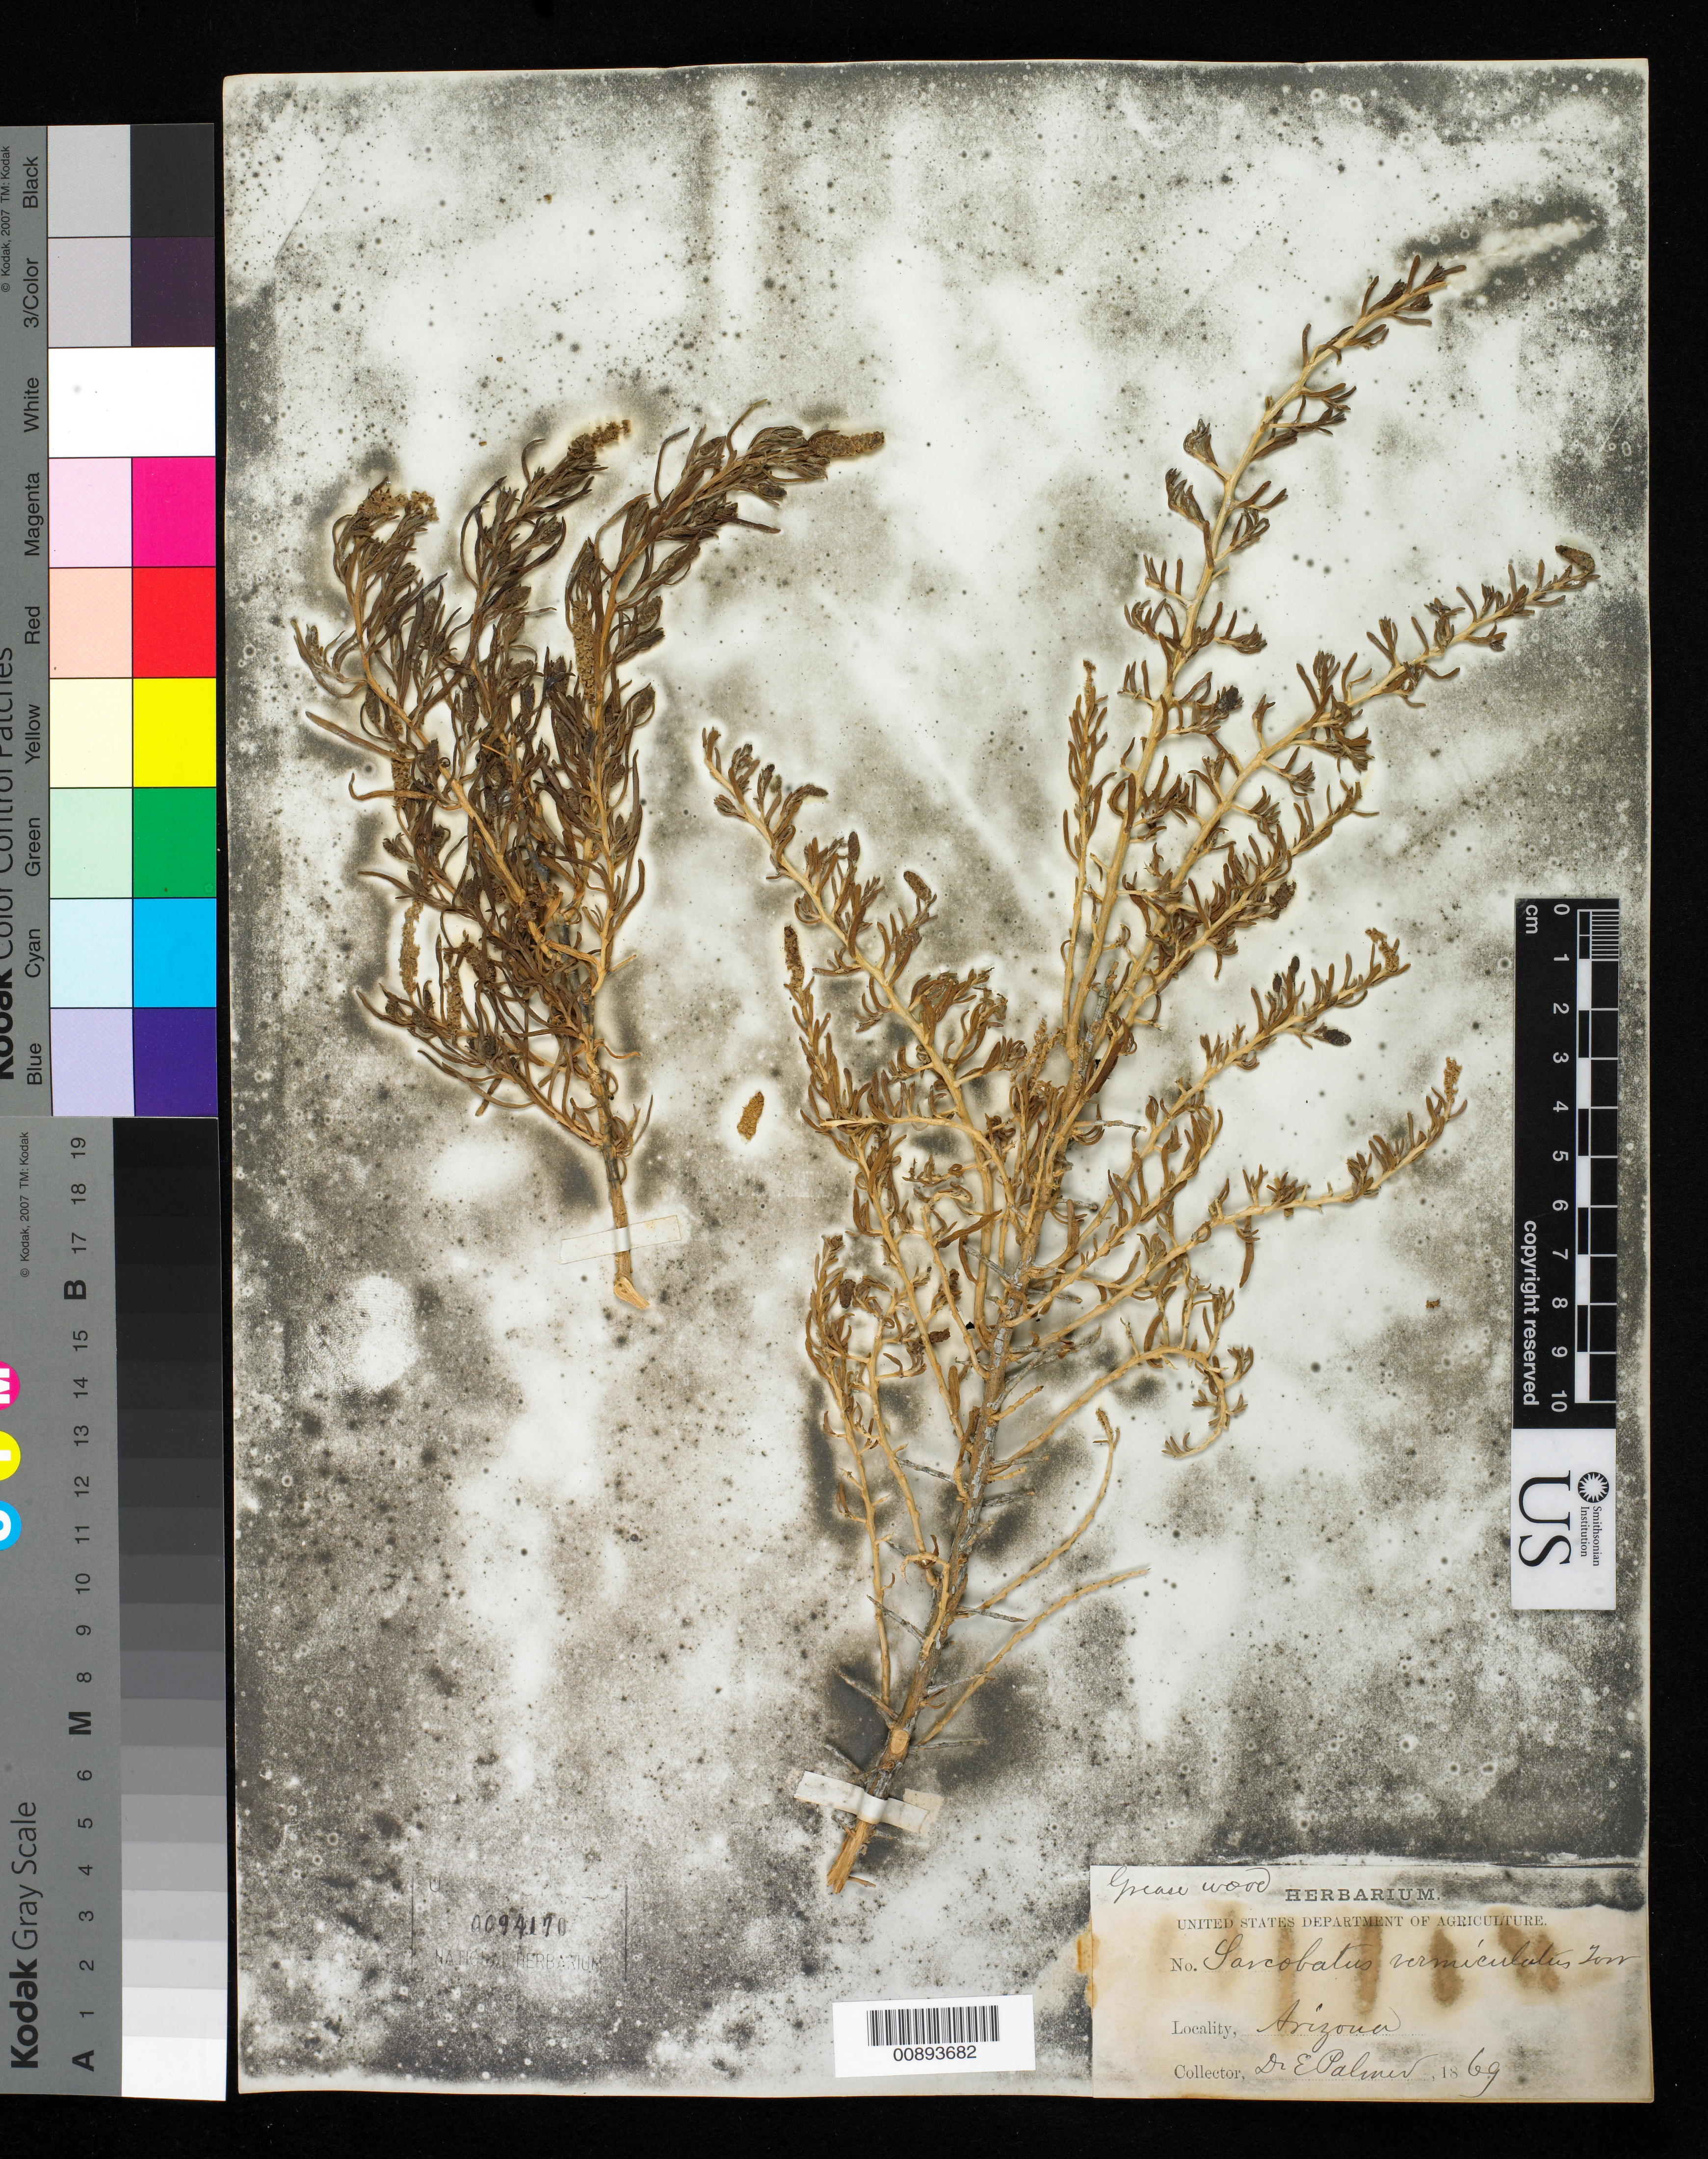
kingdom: Plantae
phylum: Tracheophyta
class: Magnoliopsida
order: Caryophyllales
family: Sarcobataceae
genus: Sarcobatus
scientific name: Sarcobatus vermiculatus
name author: (Hook.) Torr.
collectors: E. Palmer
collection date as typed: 1869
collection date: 1869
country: United States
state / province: Arizona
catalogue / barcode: US 94170